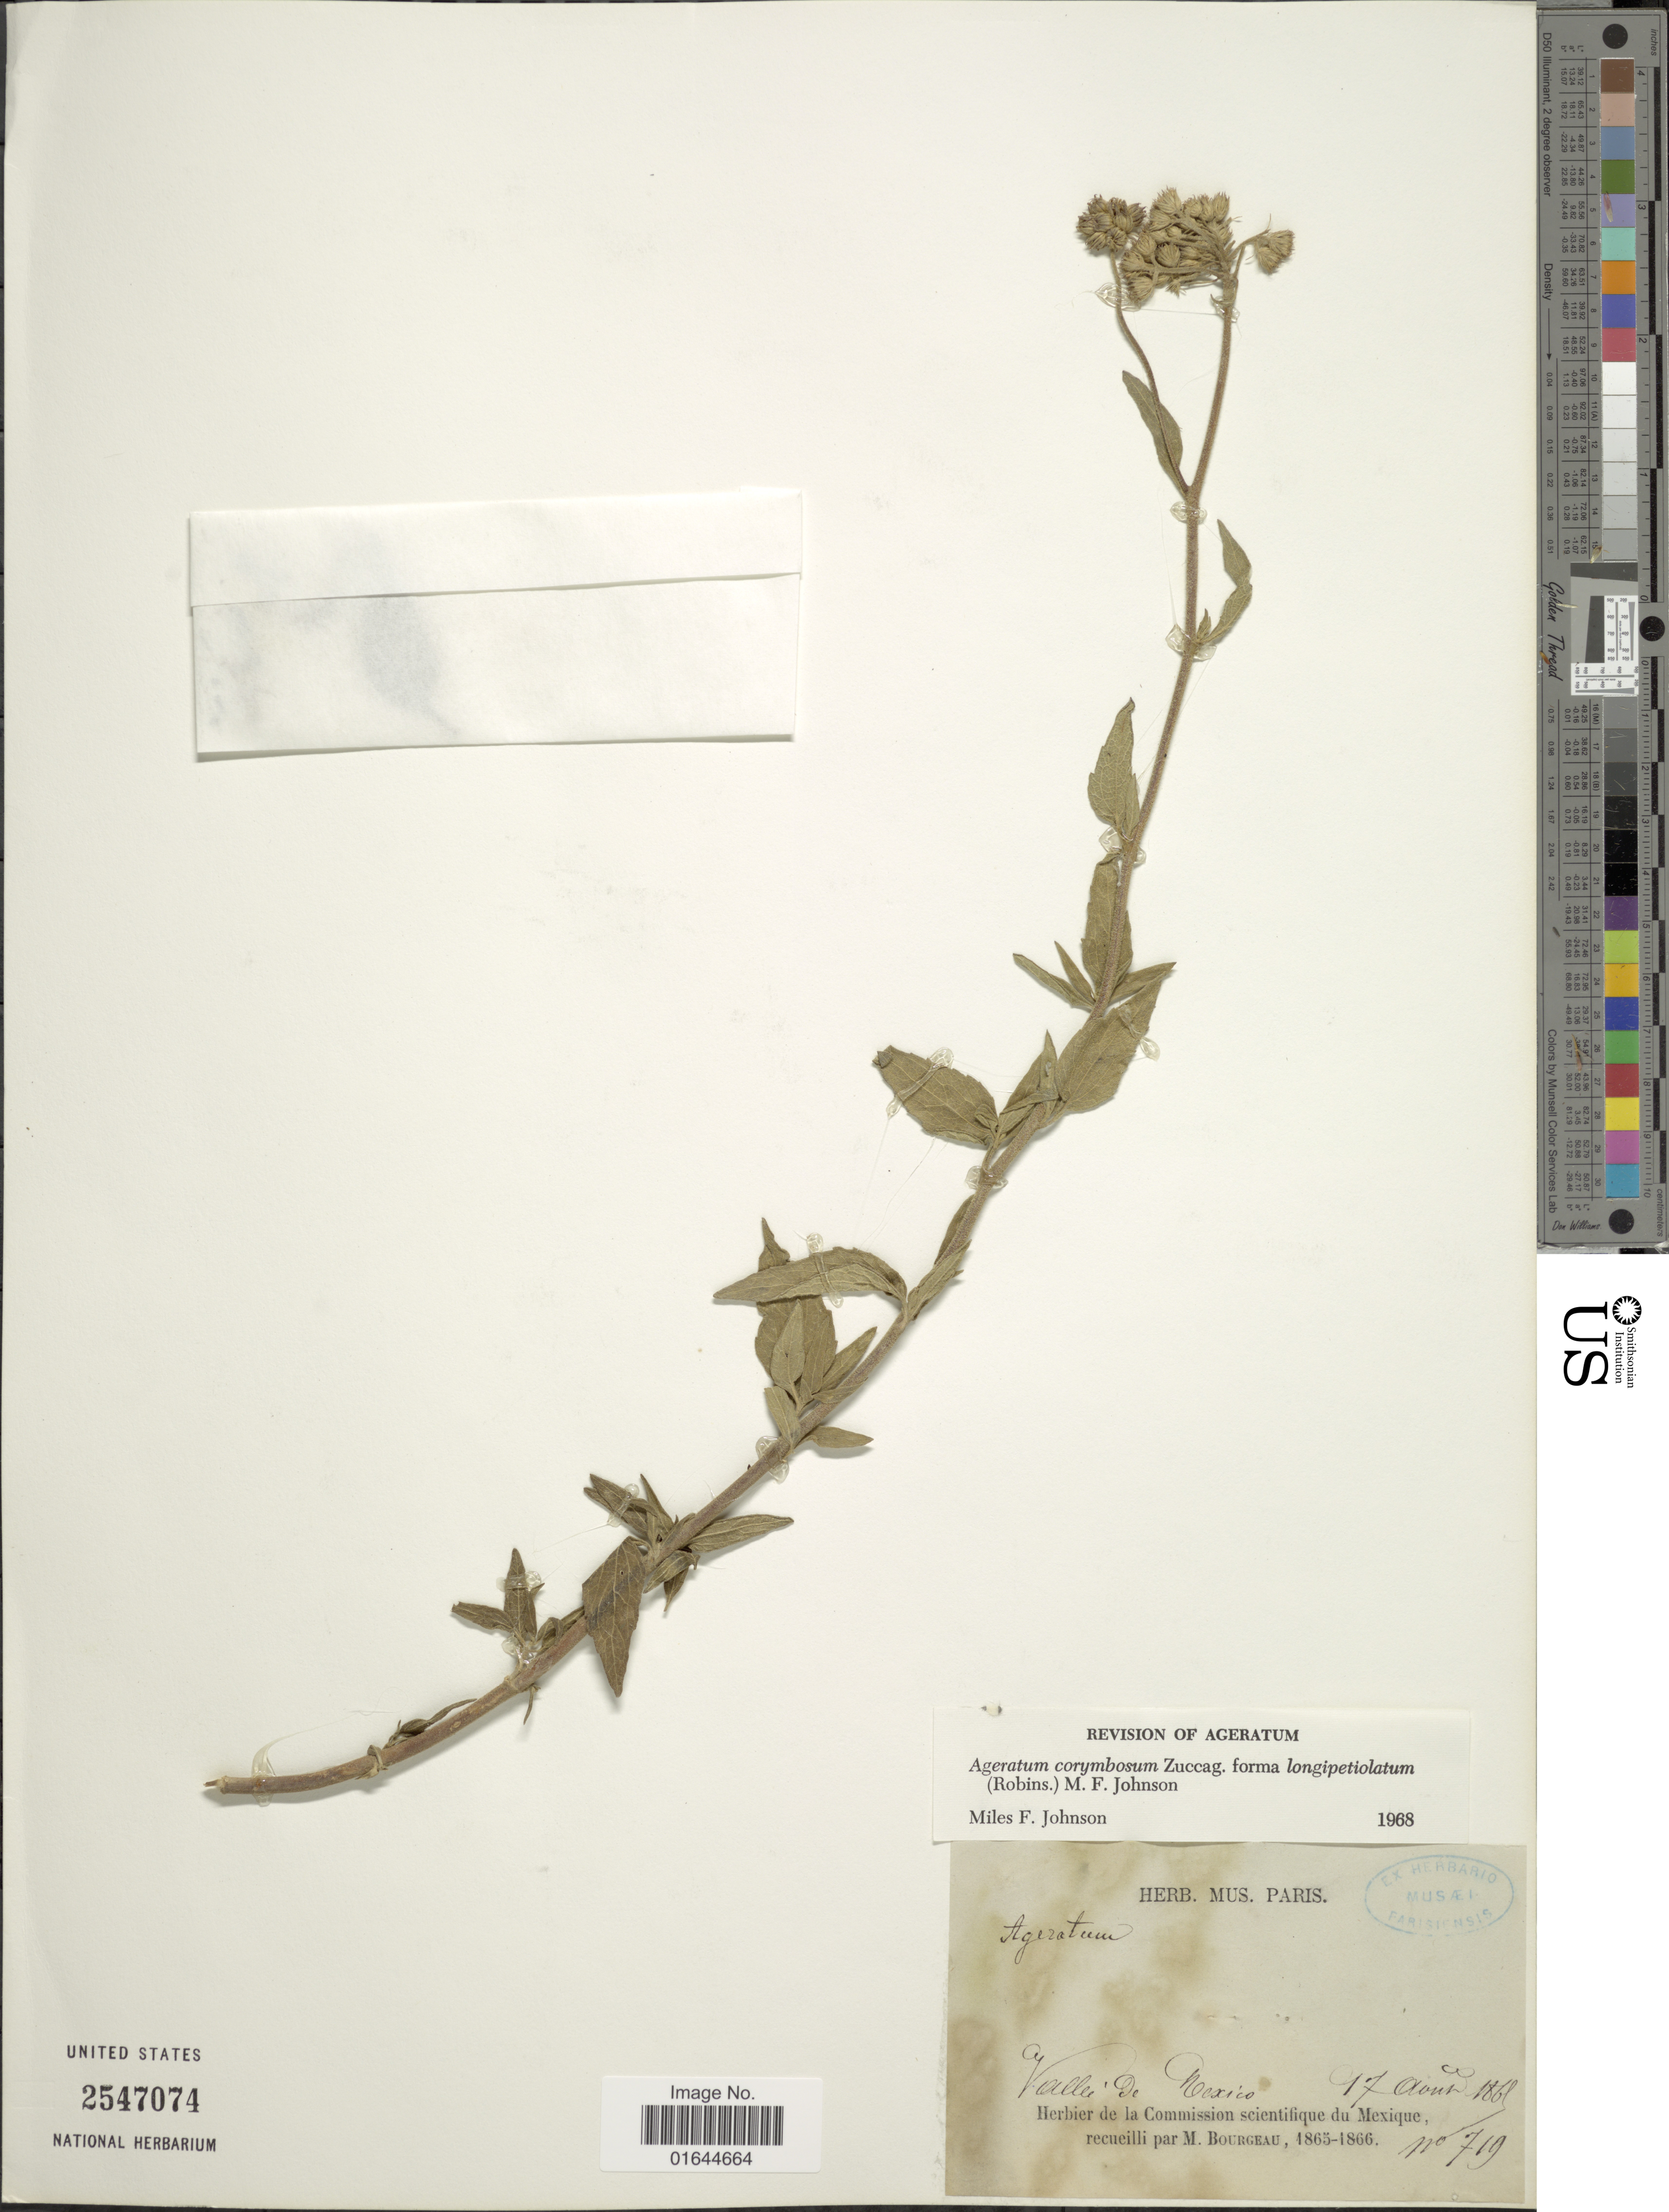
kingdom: Plantae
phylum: Tracheophyta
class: Magnoliopsida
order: Asterales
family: Asteraceae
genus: Ageratum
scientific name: Ageratum corymbosum f. longipetiolatum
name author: (B.L. Rob.) M.F. Johnson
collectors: M. Bourgeau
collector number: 719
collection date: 1868-08-17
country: Mexico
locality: Vallee de Mexico.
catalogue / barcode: US 2547074